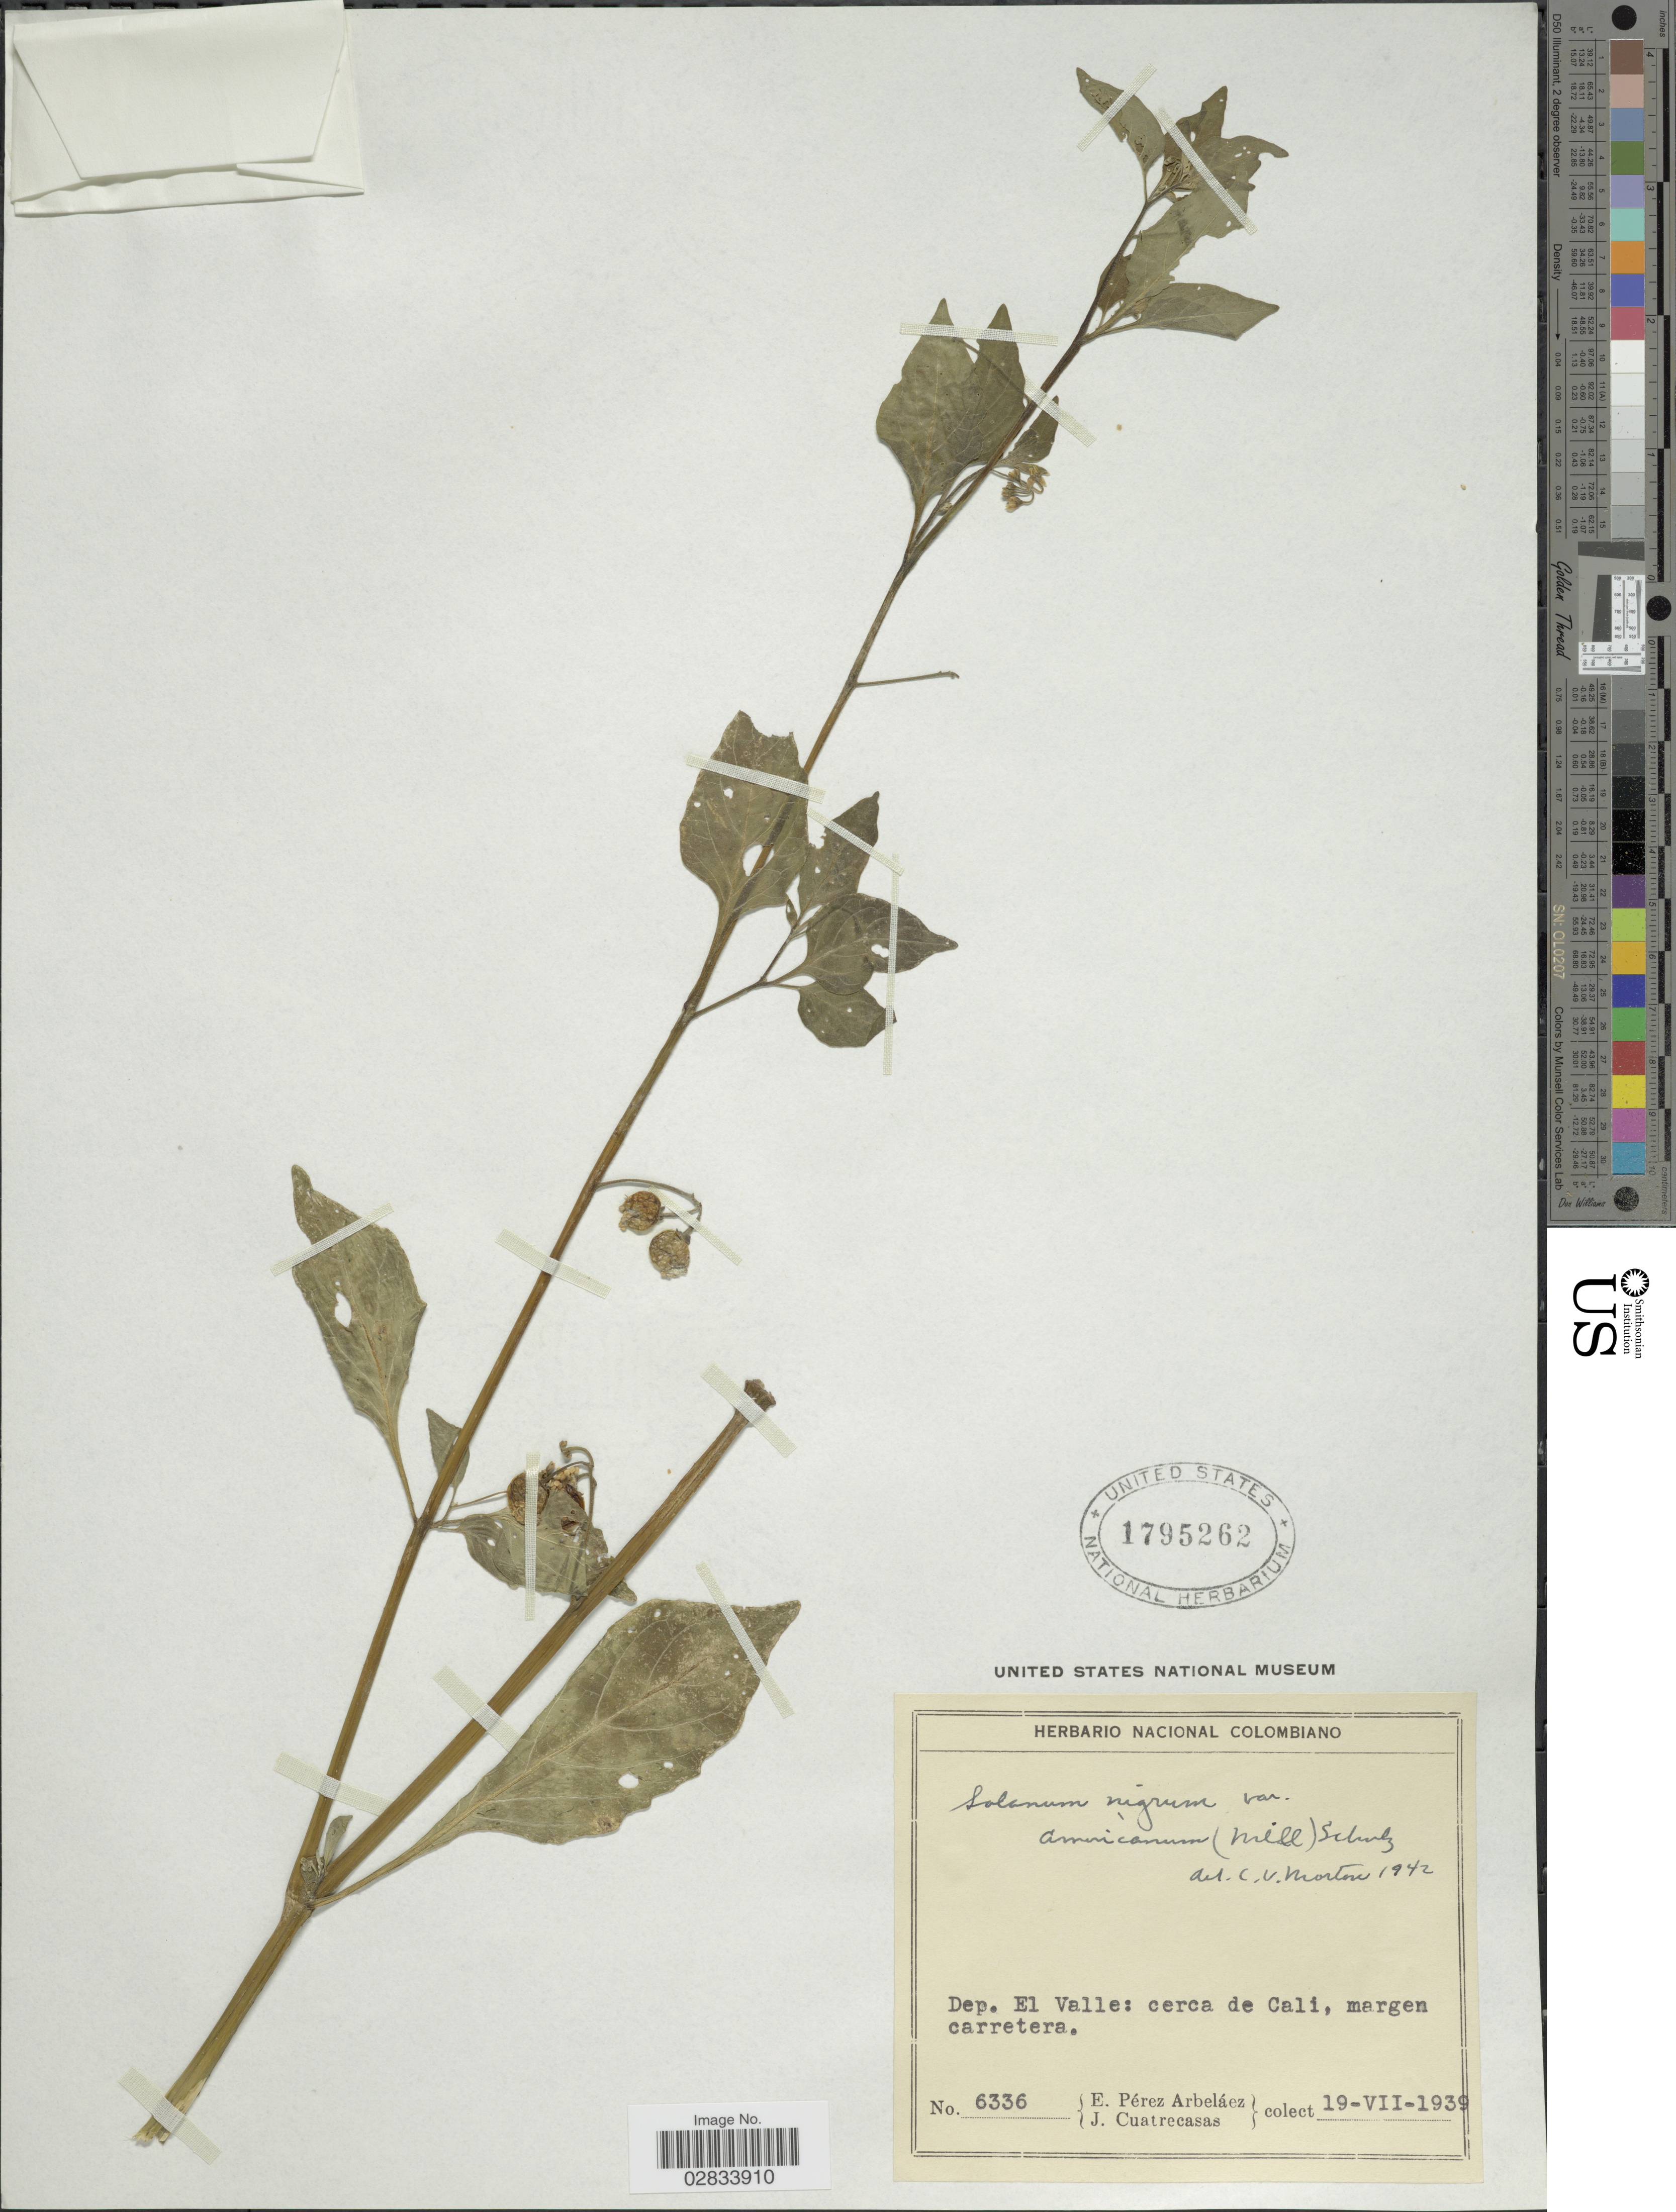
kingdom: Plantae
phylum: Tracheophyta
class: Magnoliopsida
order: Solanales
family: Solanaceae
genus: Solanum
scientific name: Solanum nigrum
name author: L.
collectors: E. Pérez Arbeláez & J. Cuatrecasas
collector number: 6336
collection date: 1939-07-19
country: Colombia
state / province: Valle del Cauca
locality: Dep. El Valle: cerca de Cali, margen carretera.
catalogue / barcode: US 1795262